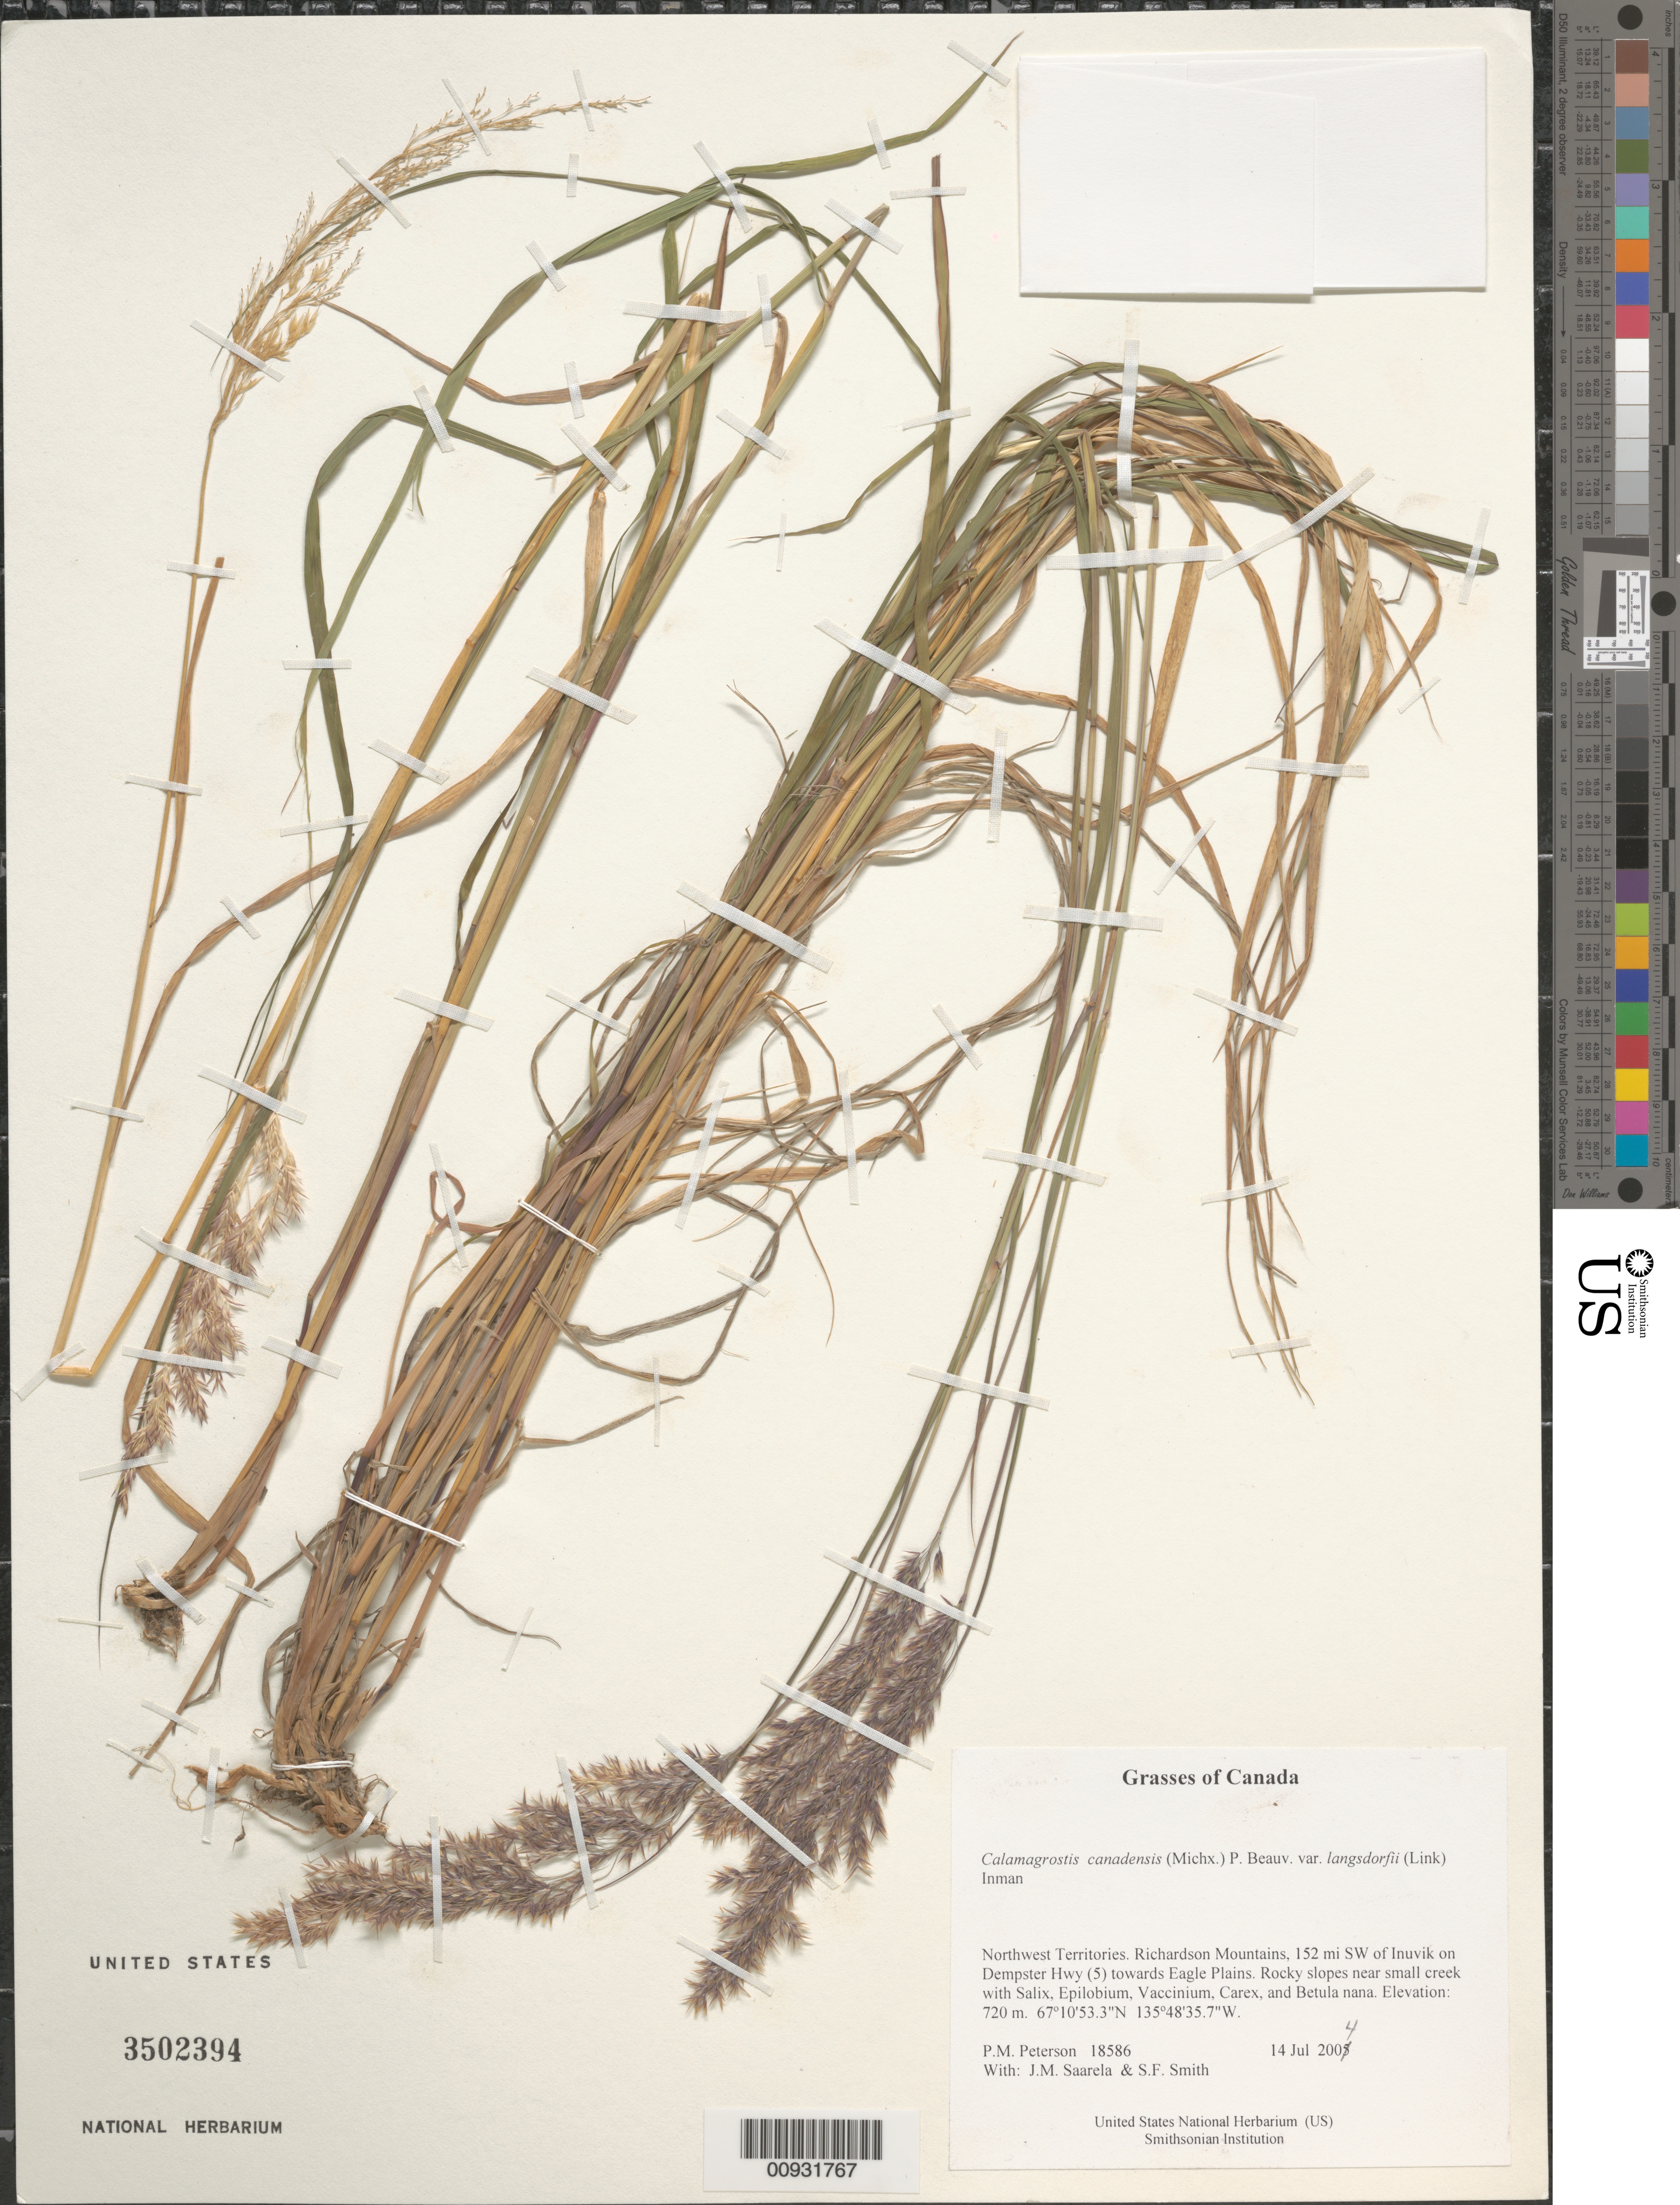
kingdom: Plantae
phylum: Tracheophyta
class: Liliopsida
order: Poales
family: Poaceae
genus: Calamagrostis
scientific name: Calamagrostis canadensis var. langsdorffii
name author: (Link) Inman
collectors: P. M. Peterson, J. Saarela & S.F. Smith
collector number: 18586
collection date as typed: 14 Jul 2004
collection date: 2004-07-14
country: Canada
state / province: Northwest Territories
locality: Richardson Mountains, 152 mi SW of Inuvik on Dempster Hwy (5) towards Eagle Plains. Rocky slopes near small creek with Salix, Epilobium, Vaccinium, Carex, and Betula nana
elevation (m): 720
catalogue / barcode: US 3502394